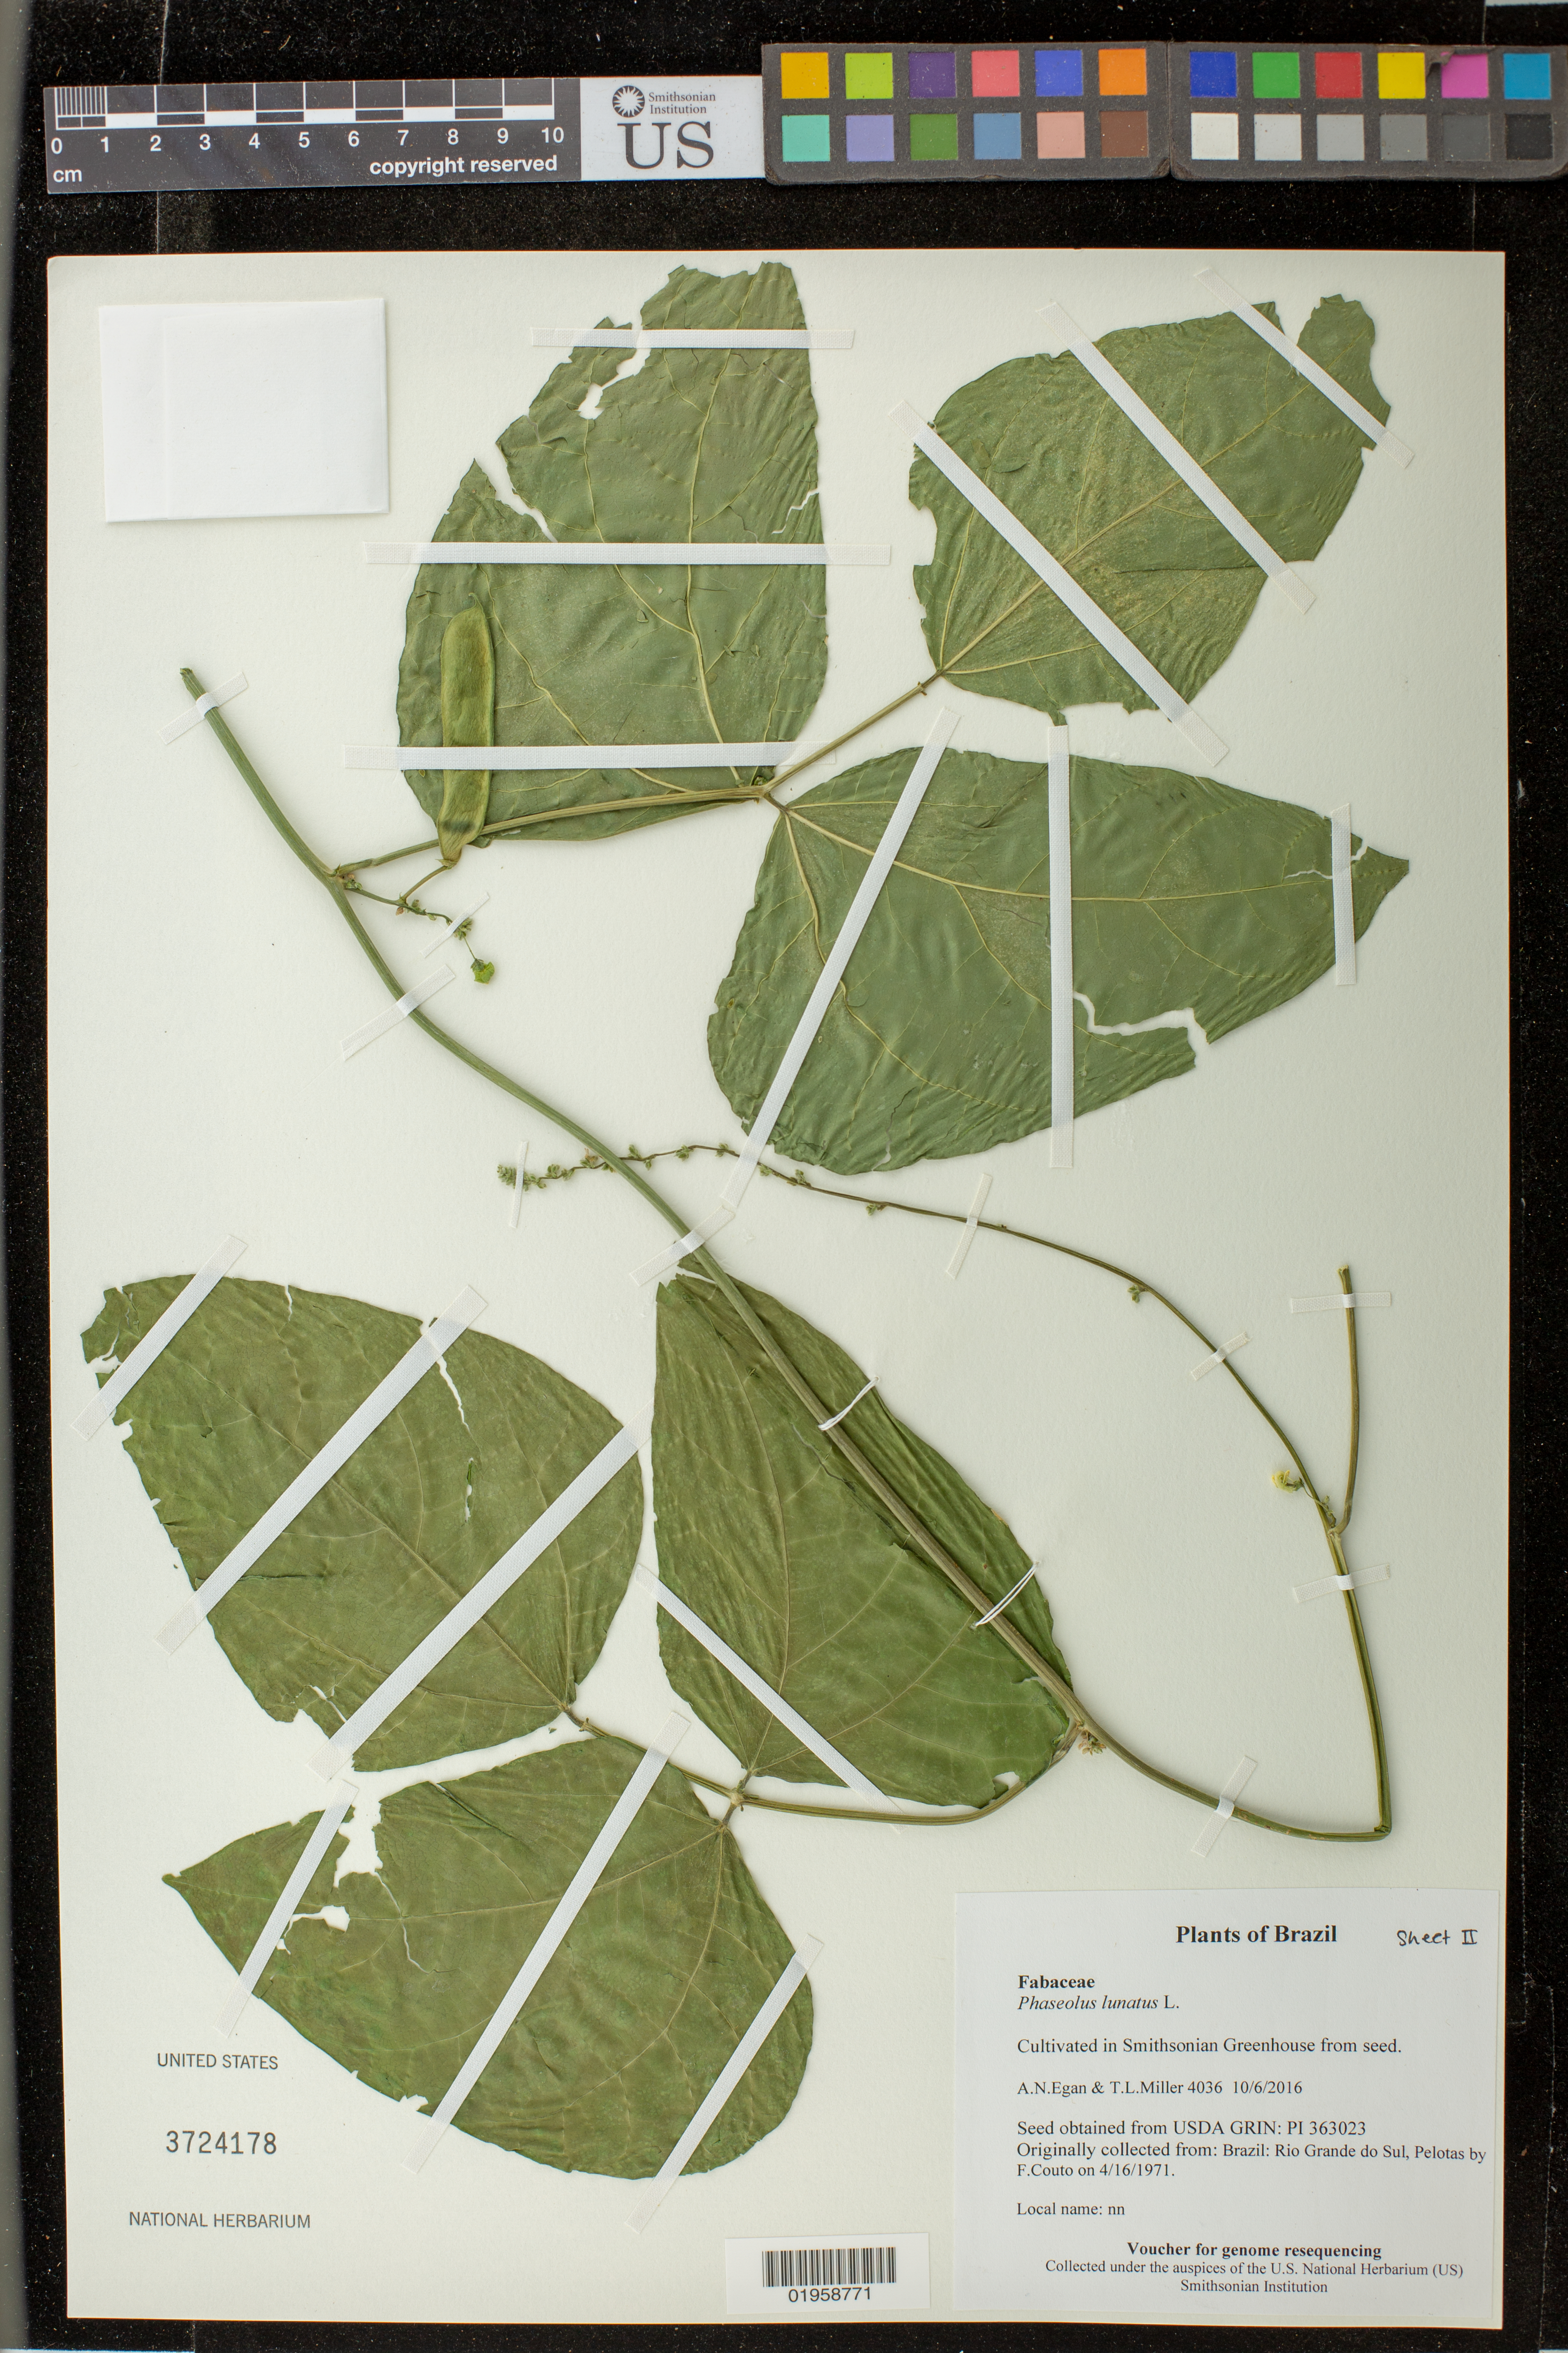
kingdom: Plantae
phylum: Tracheophyta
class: Magnoliopsida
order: Fabales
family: Fabaceae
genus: Phaseolus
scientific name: Phaseolus lunatus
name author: L.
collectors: A. N. Egan & T. L. Miller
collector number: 4036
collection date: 2016-10-06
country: United States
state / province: Maryland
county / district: Prince George's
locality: Smithsonian's Museum Support Ctr; 4210 Suitland Pkwy., NMNH Botany Research Greenhouses. Suitland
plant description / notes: Originally collected in Brazil, Rio Grande do Sul , Pelotas on 1971-04-16. F.Couto (collector); Grown from seed acquired from the USDA's GRIN seed bank.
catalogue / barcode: US 3724178